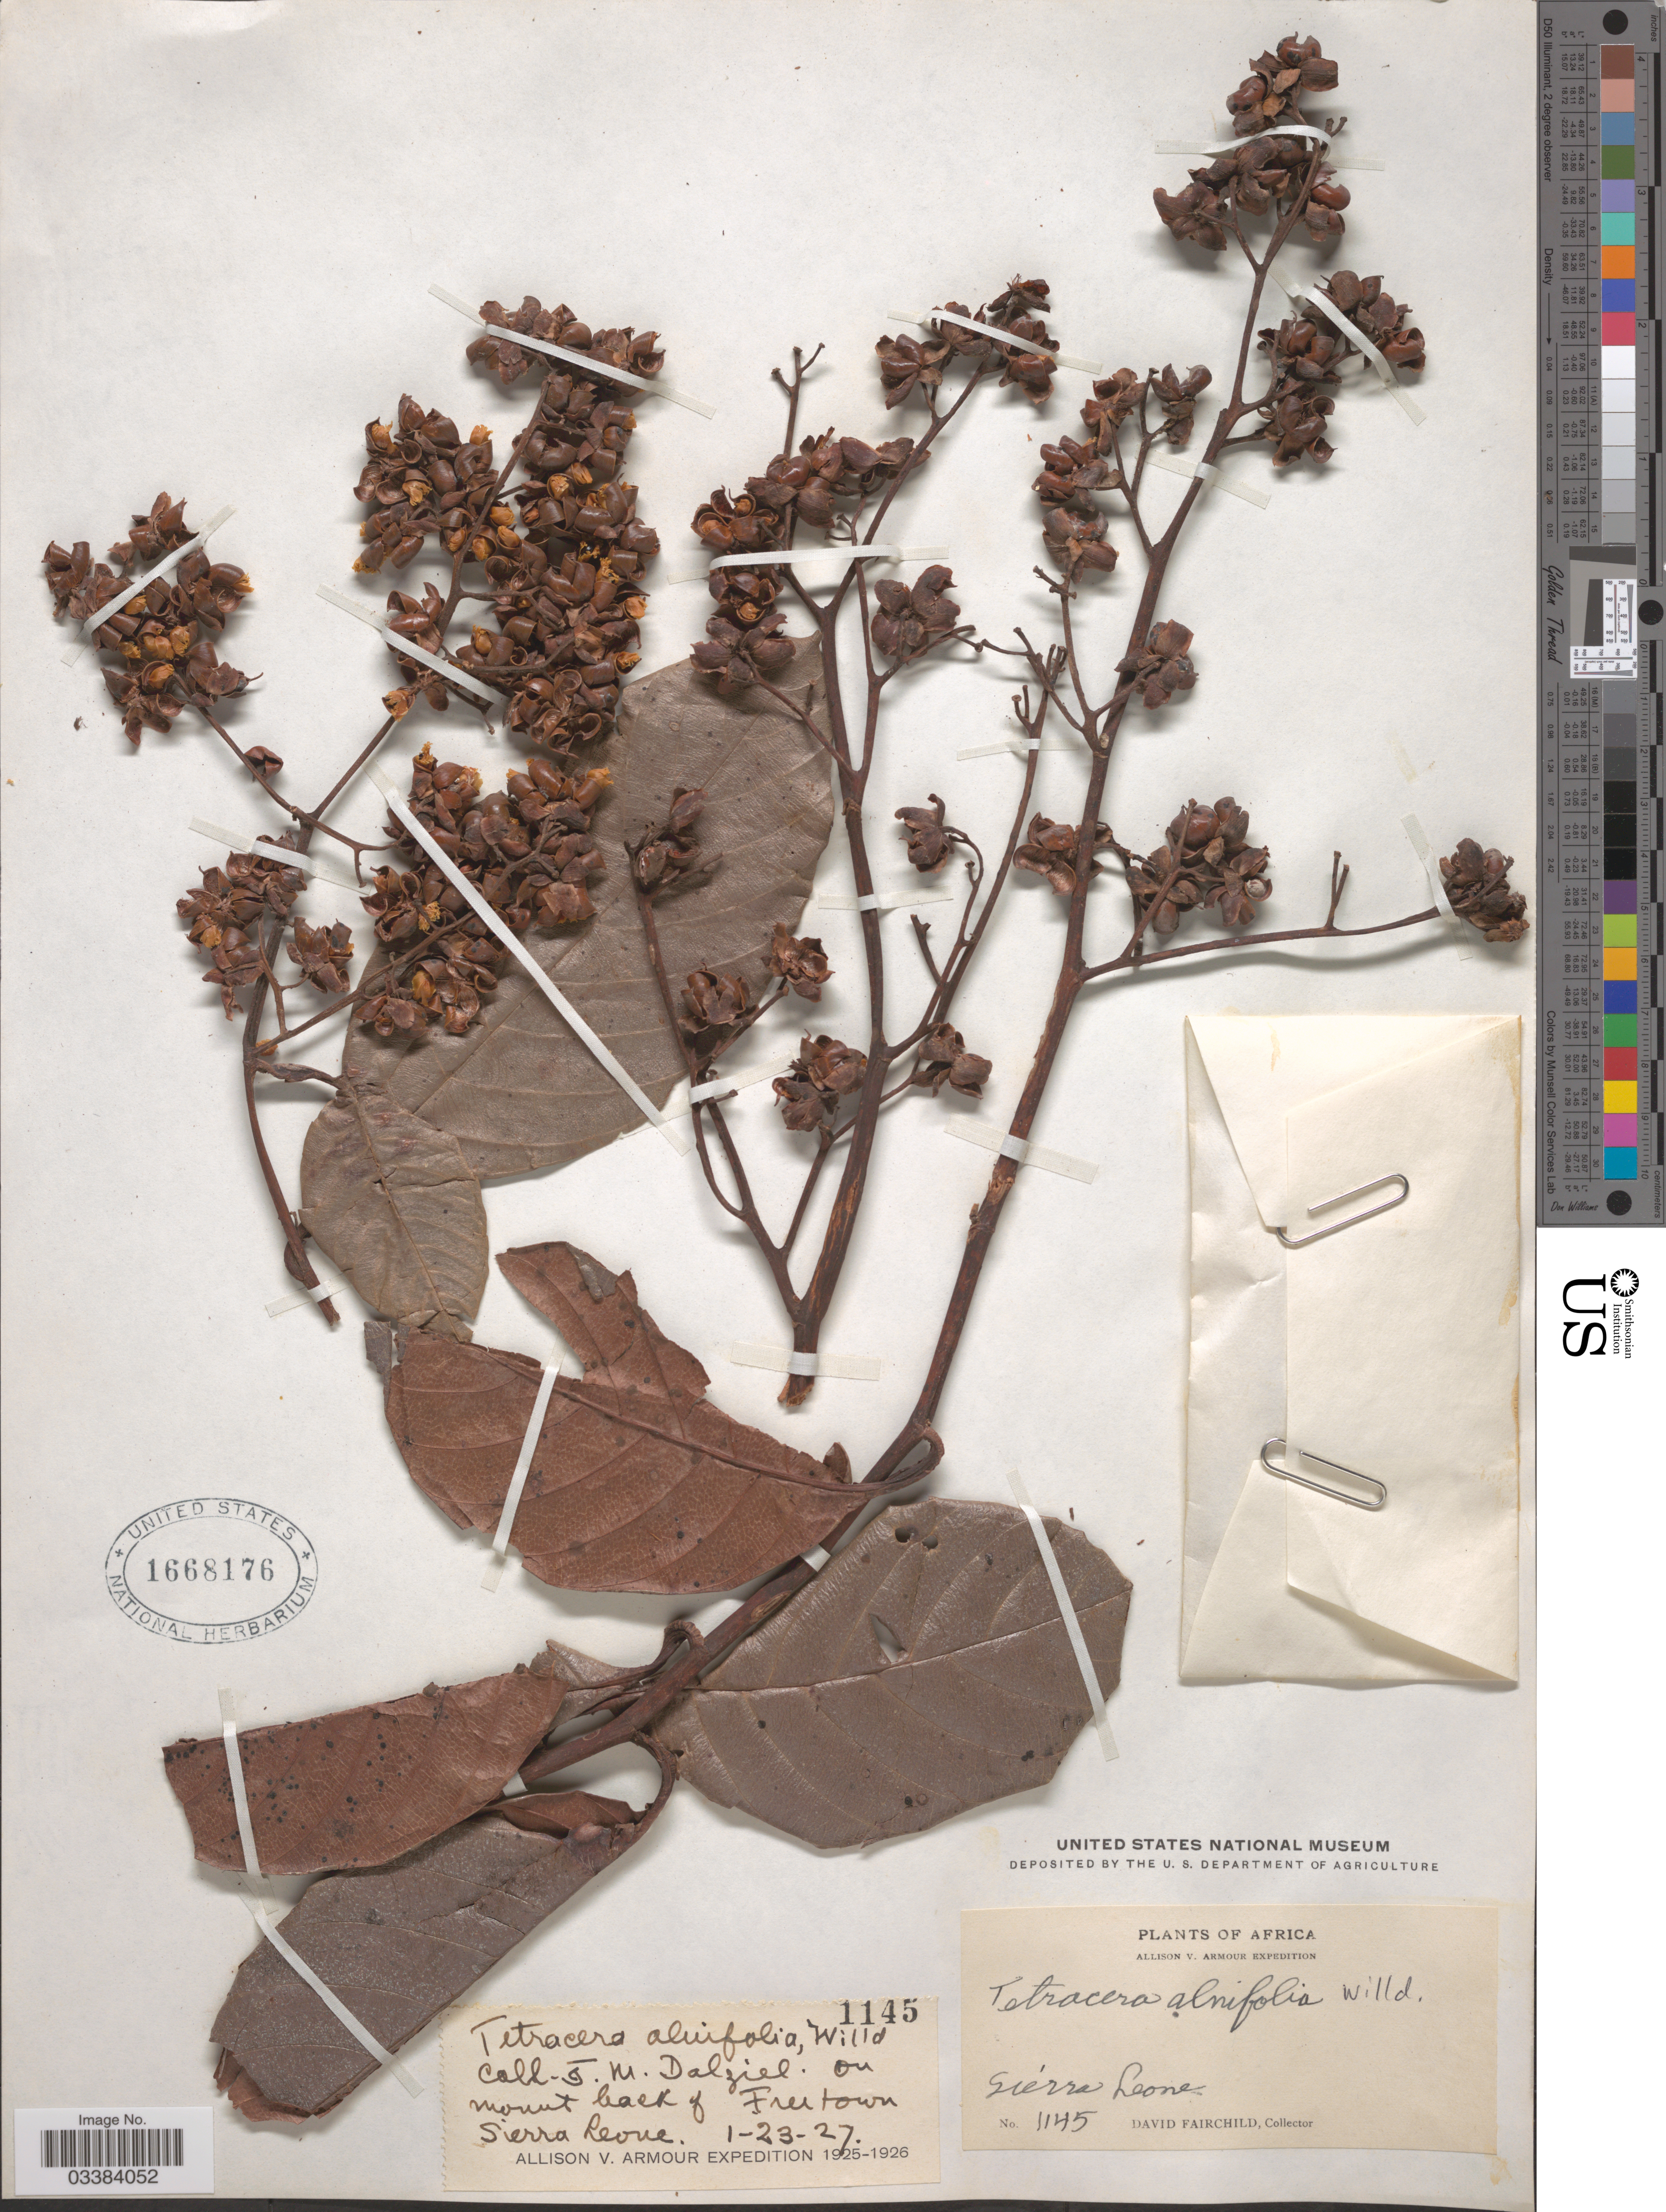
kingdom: Plantae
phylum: Tracheophyta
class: Magnoliopsida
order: Dilleniales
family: Dilleniaceae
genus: Tetracera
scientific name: Tetracera alnifolia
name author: Willd.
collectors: D. Fairchild & J. Dalziel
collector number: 1145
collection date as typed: Transcribed d/m/y: 23/1/27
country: Sierra Leone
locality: On mount back of Freitown.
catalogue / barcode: US 1668176